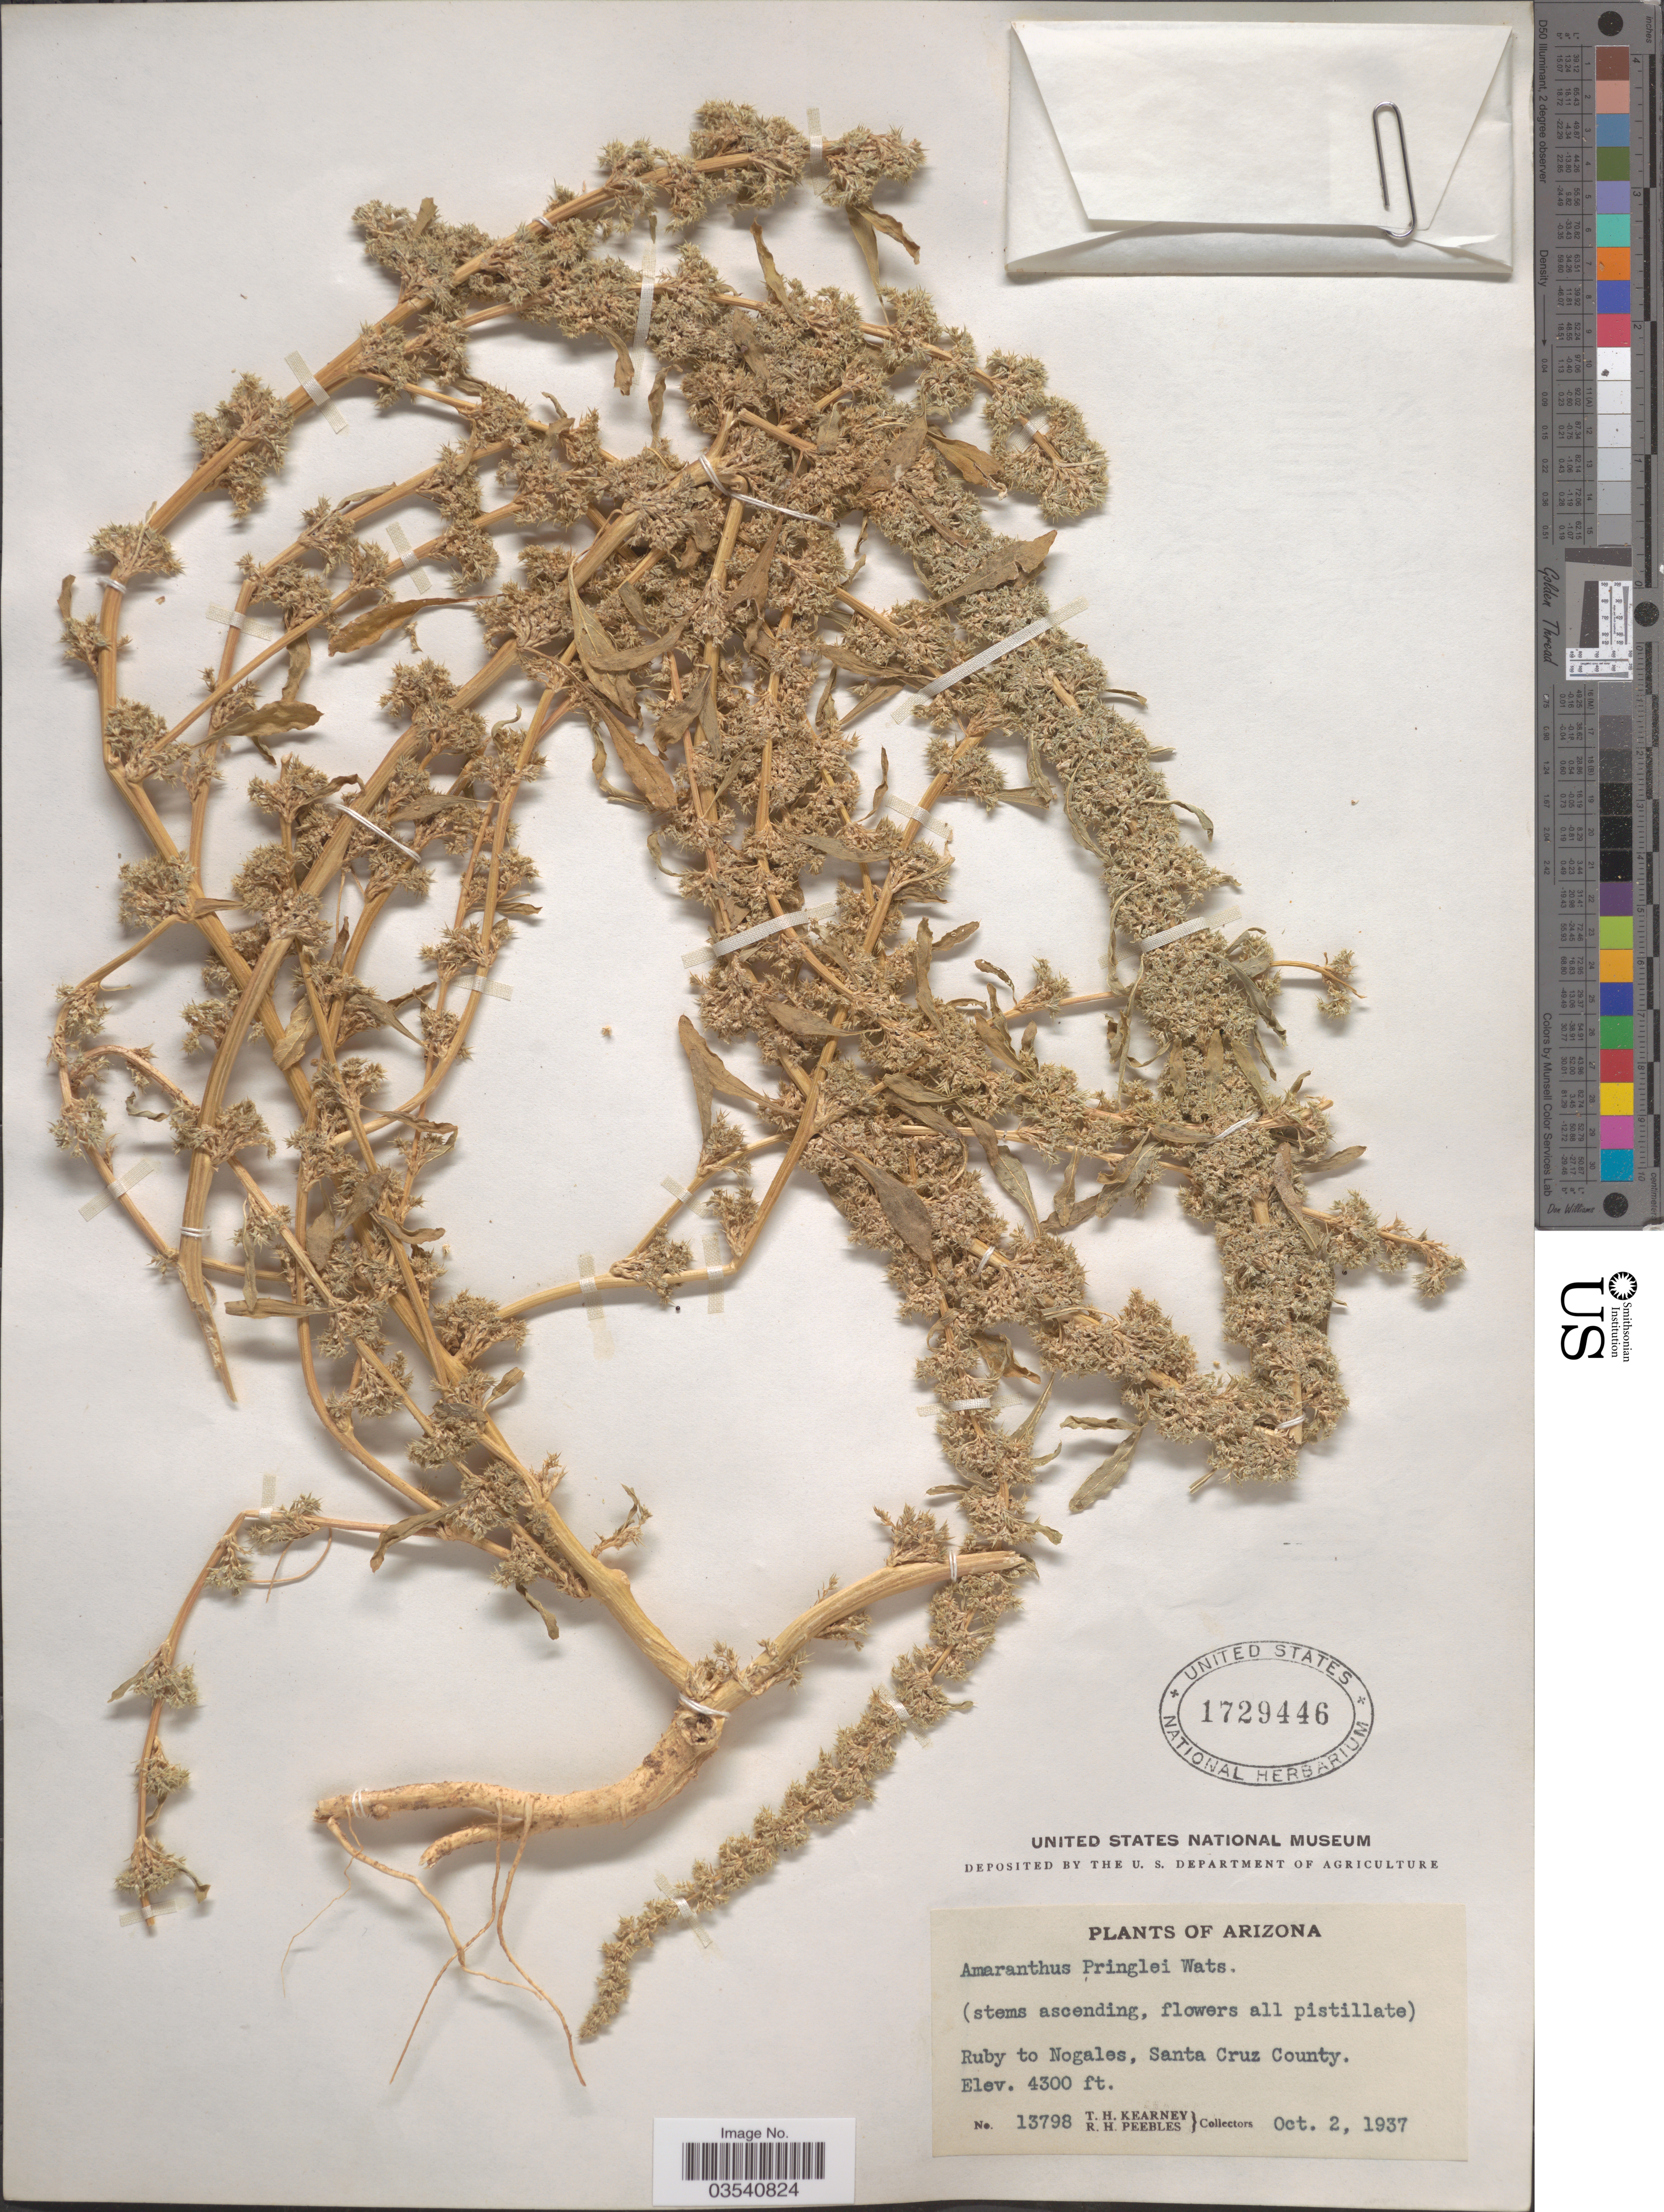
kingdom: Plantae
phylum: Tracheophyta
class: Magnoliopsida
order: Caryophyllales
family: Amaranthaceae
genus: Amaranthus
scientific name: Amaranthus pringlei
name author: S. Watson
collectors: T. H. Kearney & R. H. Peebles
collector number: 13798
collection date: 1937-10-02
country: United States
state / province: Arizona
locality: Ruby to Nogales, Santa Cruz County.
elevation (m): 1311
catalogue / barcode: US 1729446